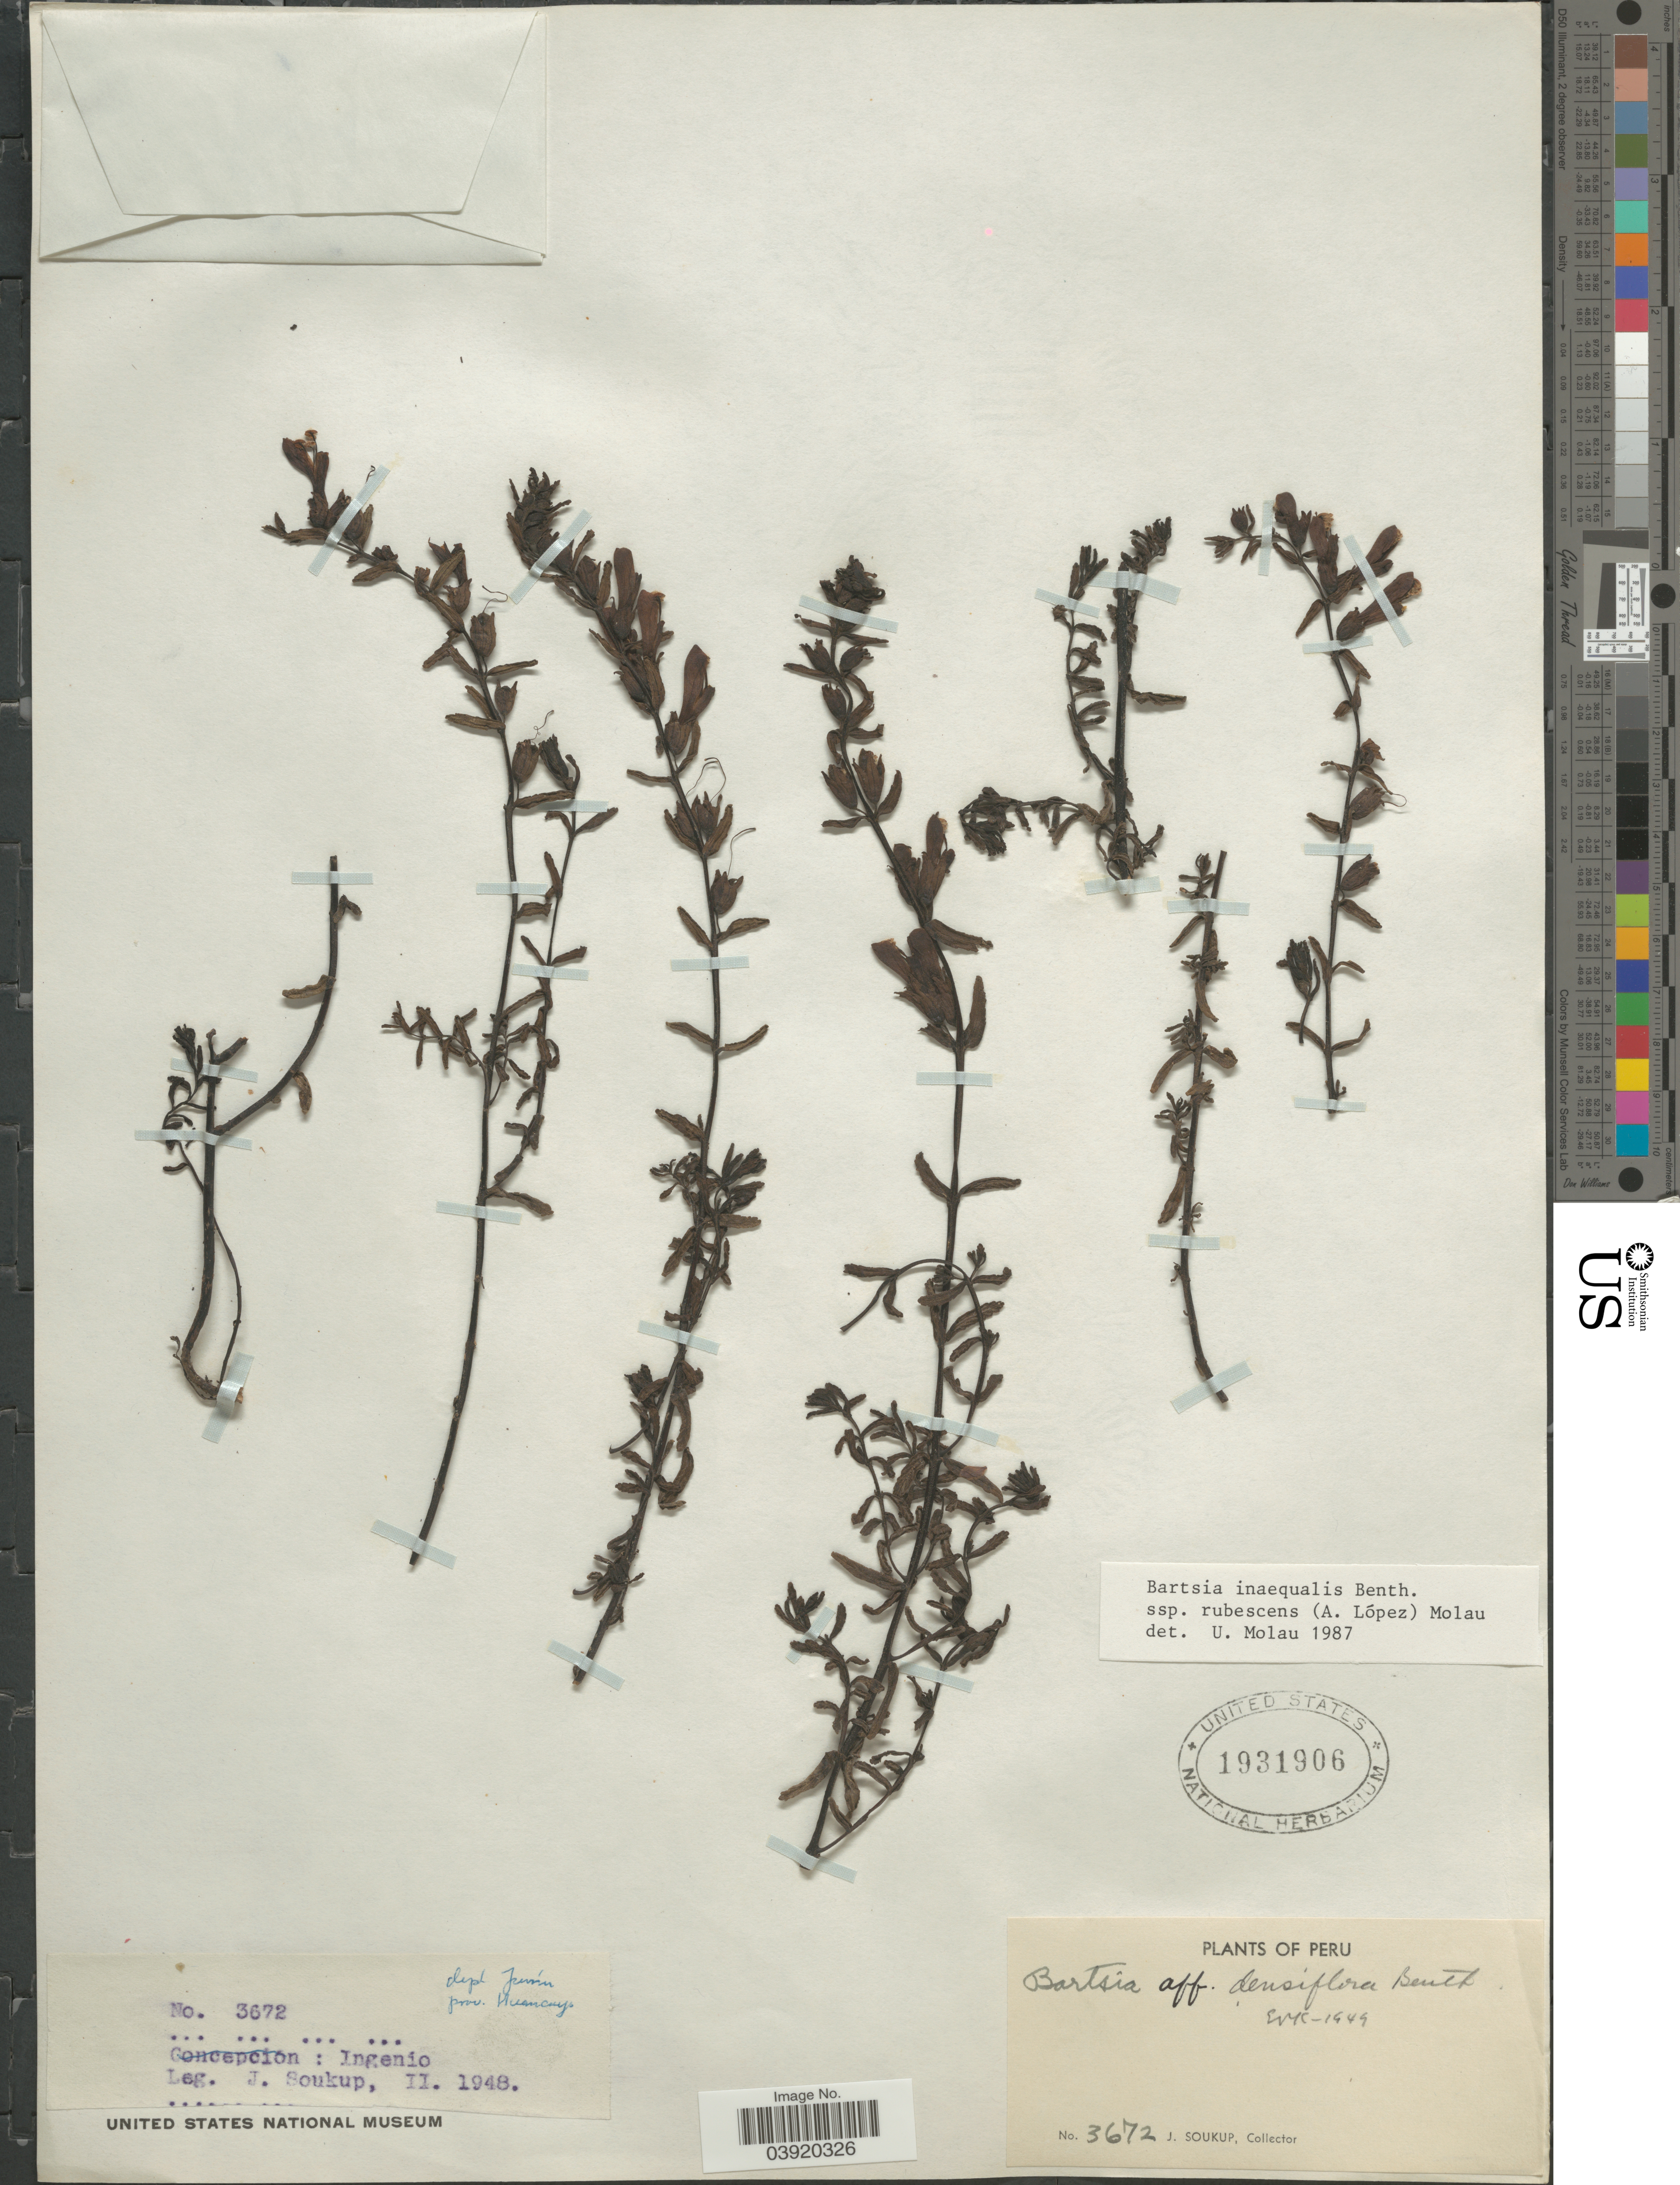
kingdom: Plantae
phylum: Tracheophyta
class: Magnoliopsida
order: Lamiales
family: Orobanchaceae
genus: Neobartsia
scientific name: Neobartsia inaequalis subsp. duripilis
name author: (Edwin) Uribe-Convers & Tank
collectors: J. Soukup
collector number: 3672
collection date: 1948-02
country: Peru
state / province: Junín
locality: Dept. Junín. Prov. Huancayo. Ingenio.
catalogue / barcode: US 1931906